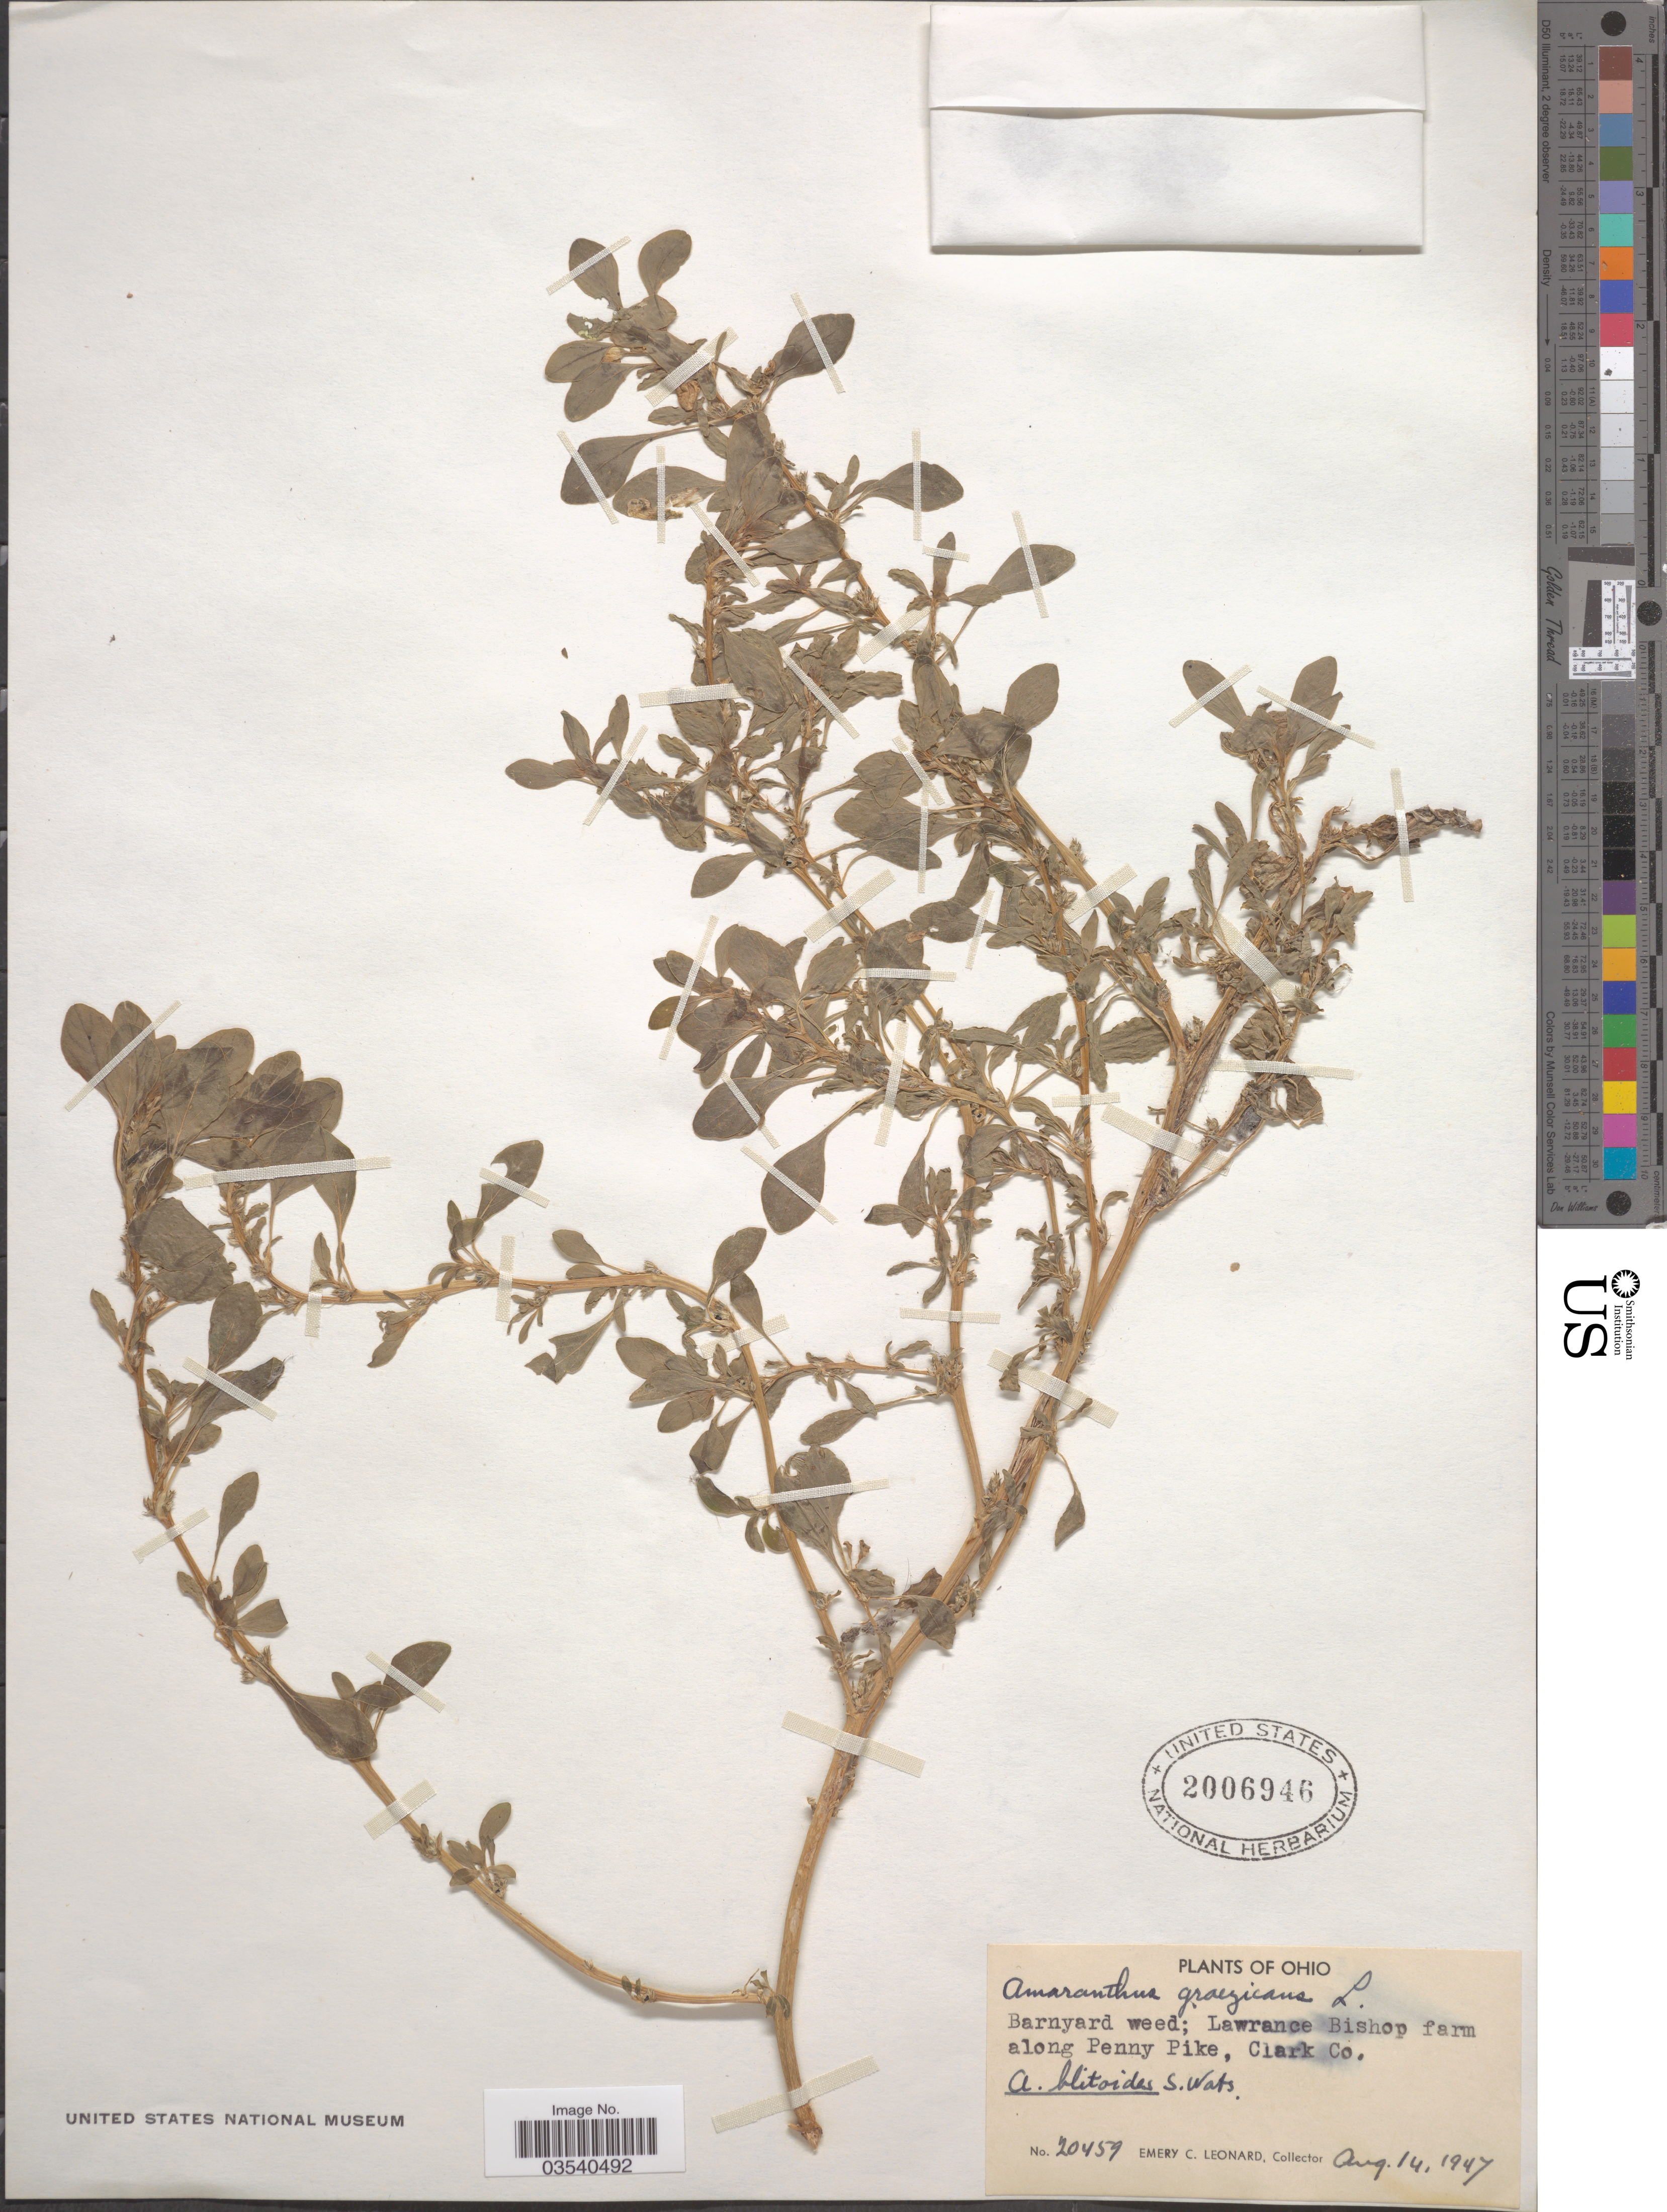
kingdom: Plantae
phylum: Tracheophyta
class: Magnoliopsida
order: Caryophyllales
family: Amaranthaceae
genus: Amaranthus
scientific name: Amaranthus graecizans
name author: L.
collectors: E. C. Leonard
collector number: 20459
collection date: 1947-08-14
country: United States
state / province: Ohio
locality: Lawrance Bishop farm along Penny Pike, Clark Co.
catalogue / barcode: US 2006946